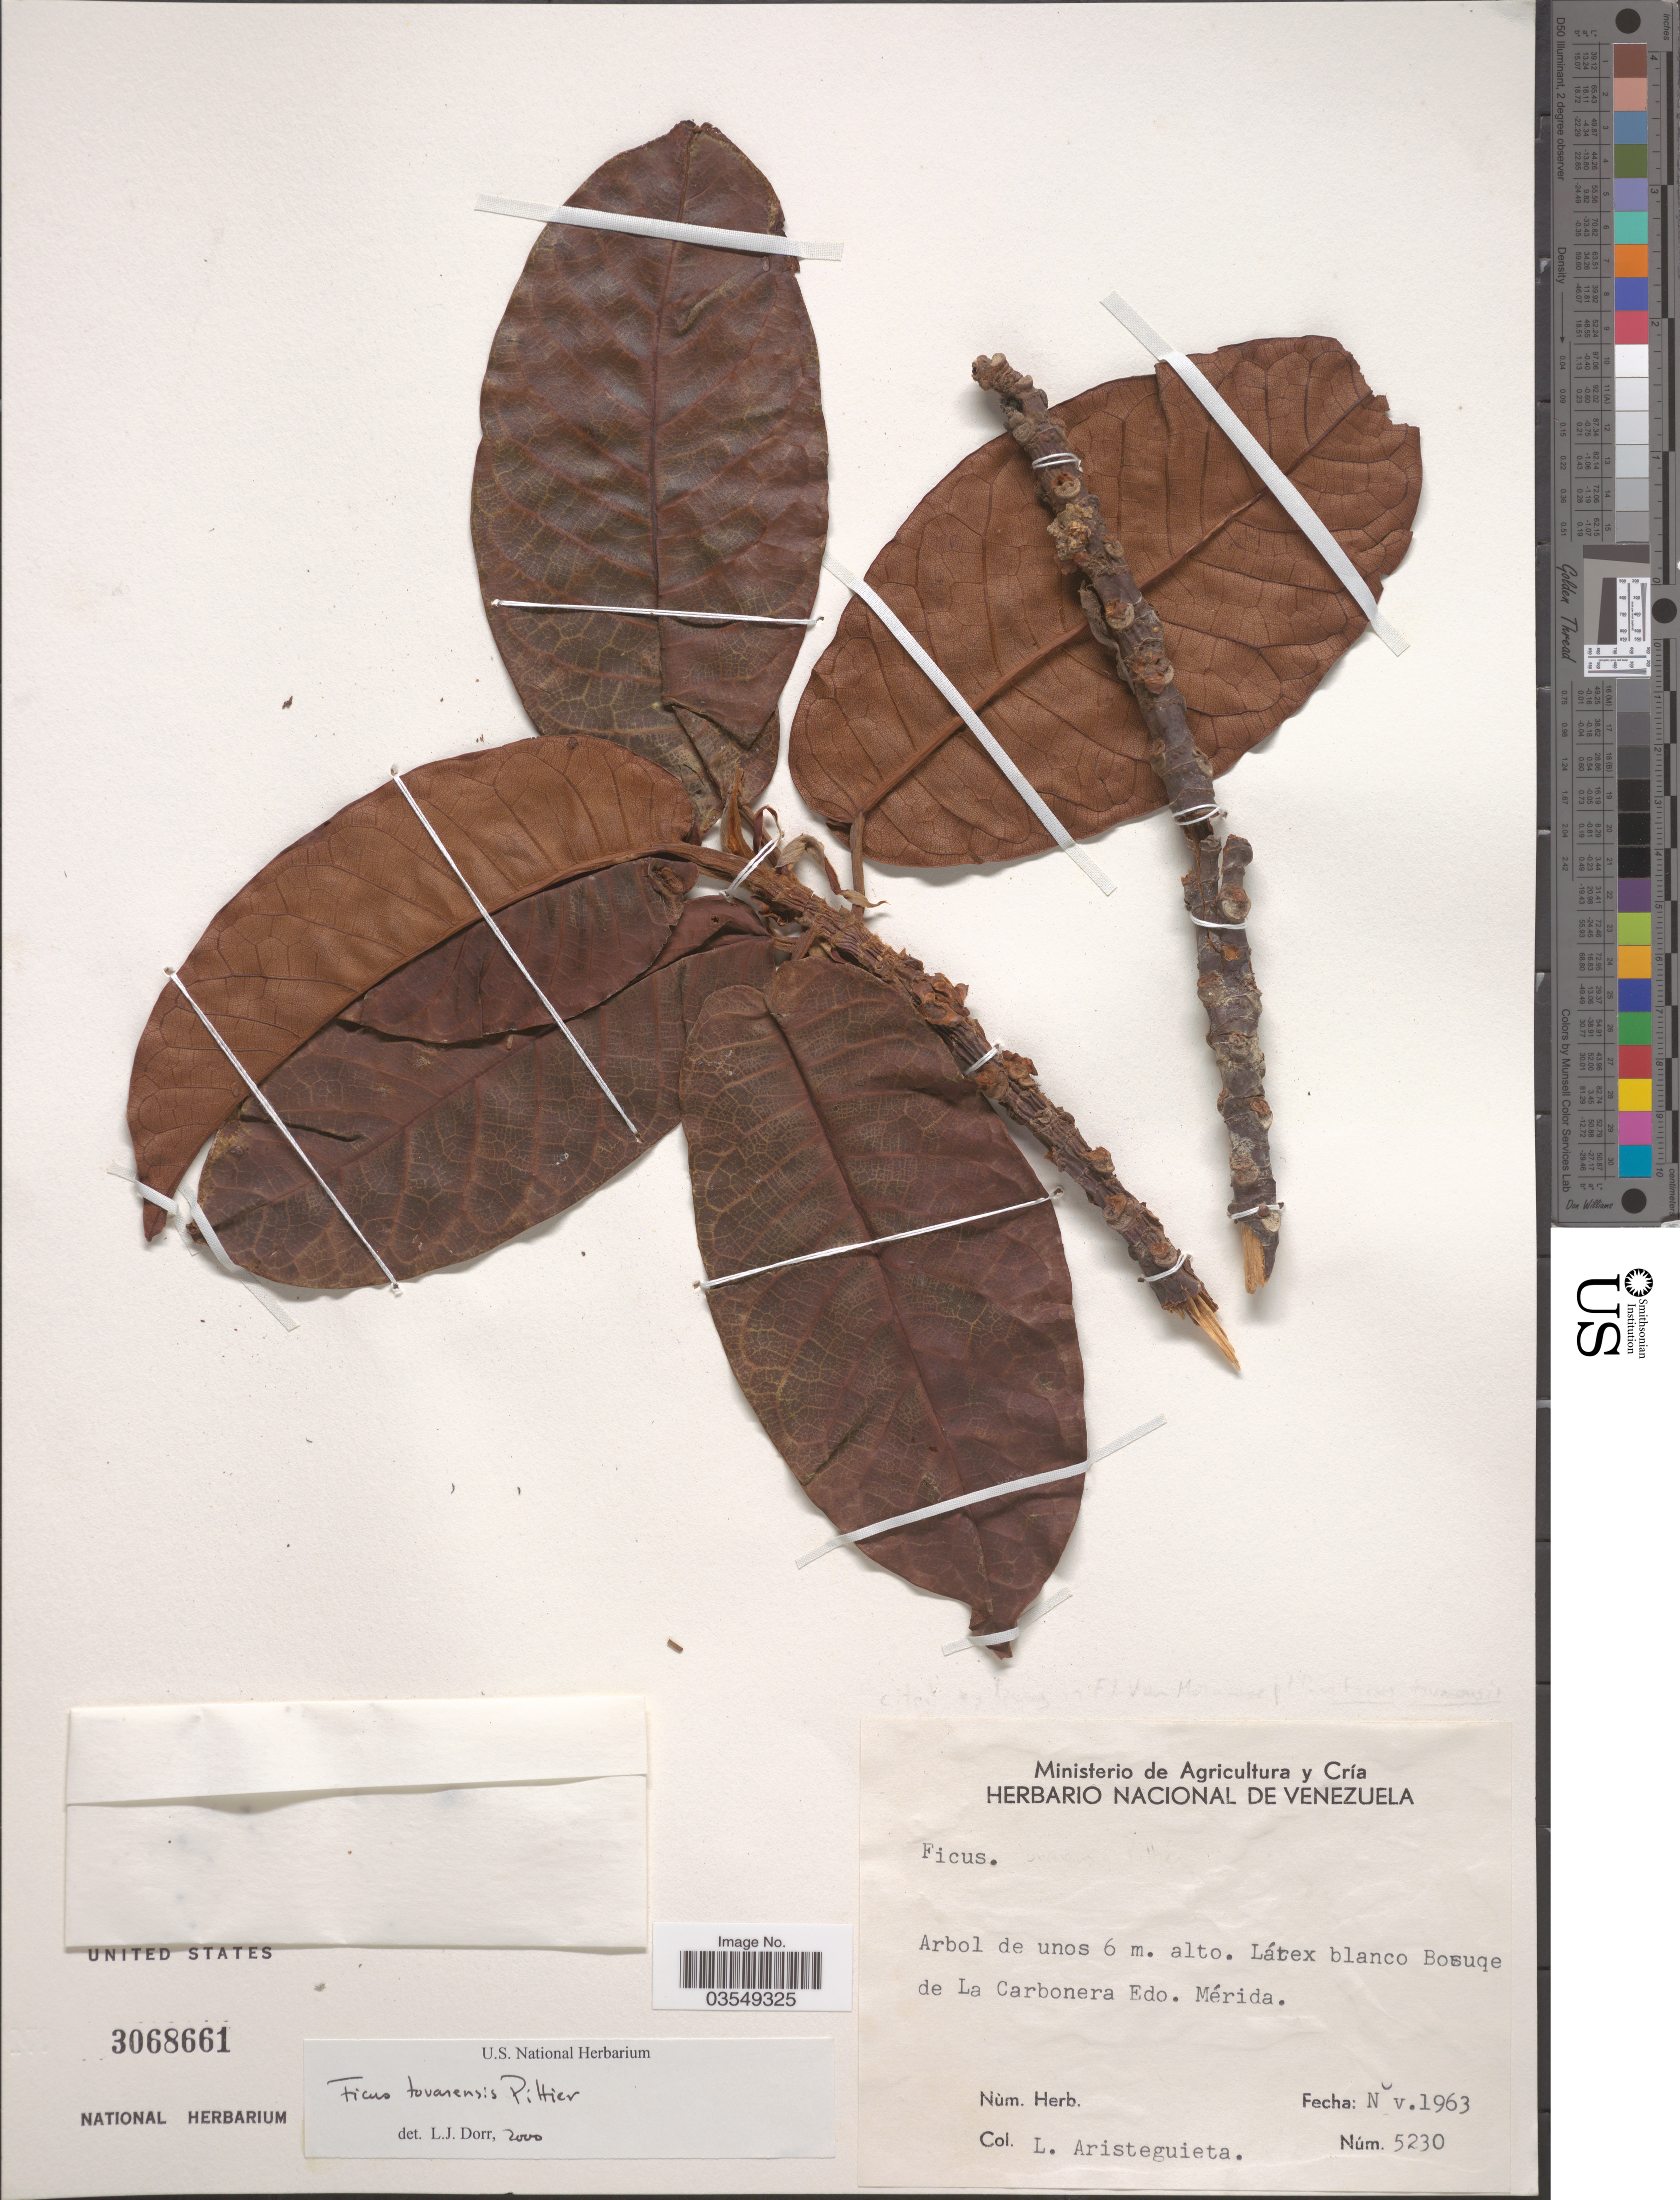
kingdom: Plantae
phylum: Tracheophyta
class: Magnoliopsida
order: Rosales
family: Moraceae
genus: Ficus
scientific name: Ficus tovarensis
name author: Pittier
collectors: L. Aristeguieta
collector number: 5230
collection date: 1963-05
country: Venezuela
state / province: Merida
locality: Bosuqe de La Carbonera Edo. Mérida.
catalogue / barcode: US 3068661